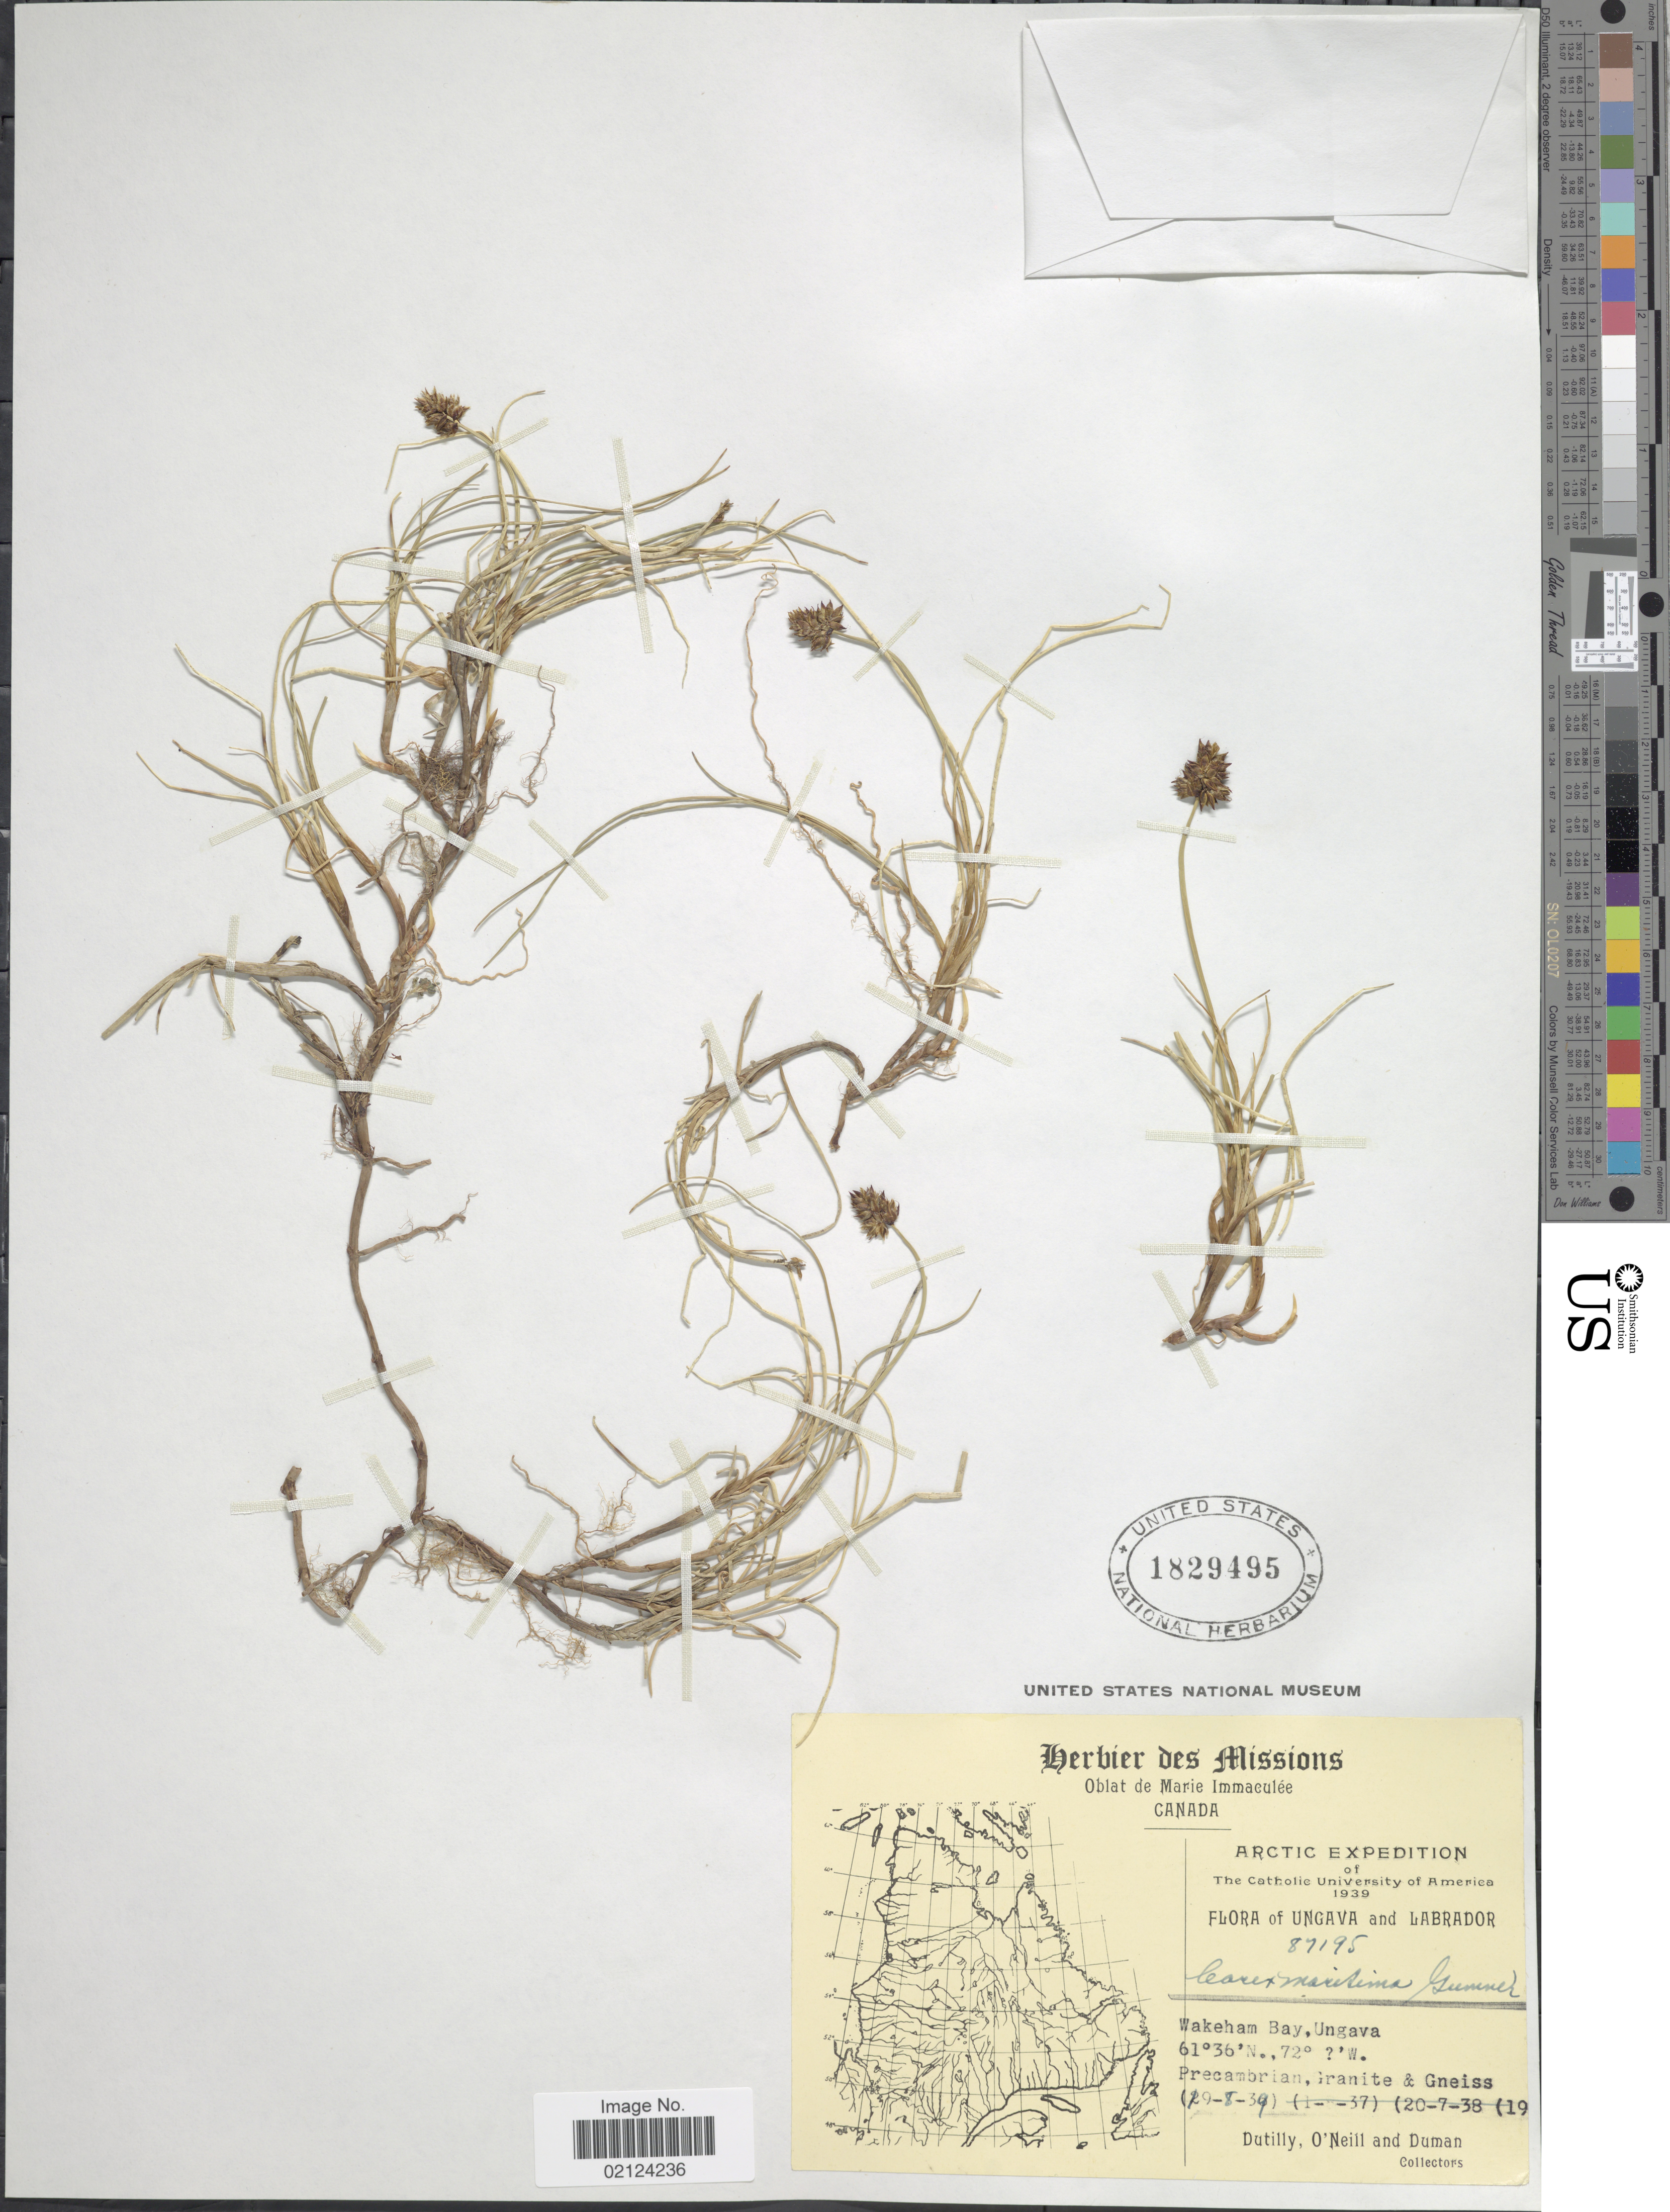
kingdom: Plantae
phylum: Tracheophyta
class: Liliopsida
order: Poales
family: Cyperaceae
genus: Carex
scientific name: Carex maritima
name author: Gunnerus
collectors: -. Dutilly, O' Neill & -. Duman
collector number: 87195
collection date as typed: Transcribed d/m/y: 19/8/39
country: Canada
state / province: Quebec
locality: Ungava and Labrador. Wakeham Bay, Ungava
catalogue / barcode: US 1829495